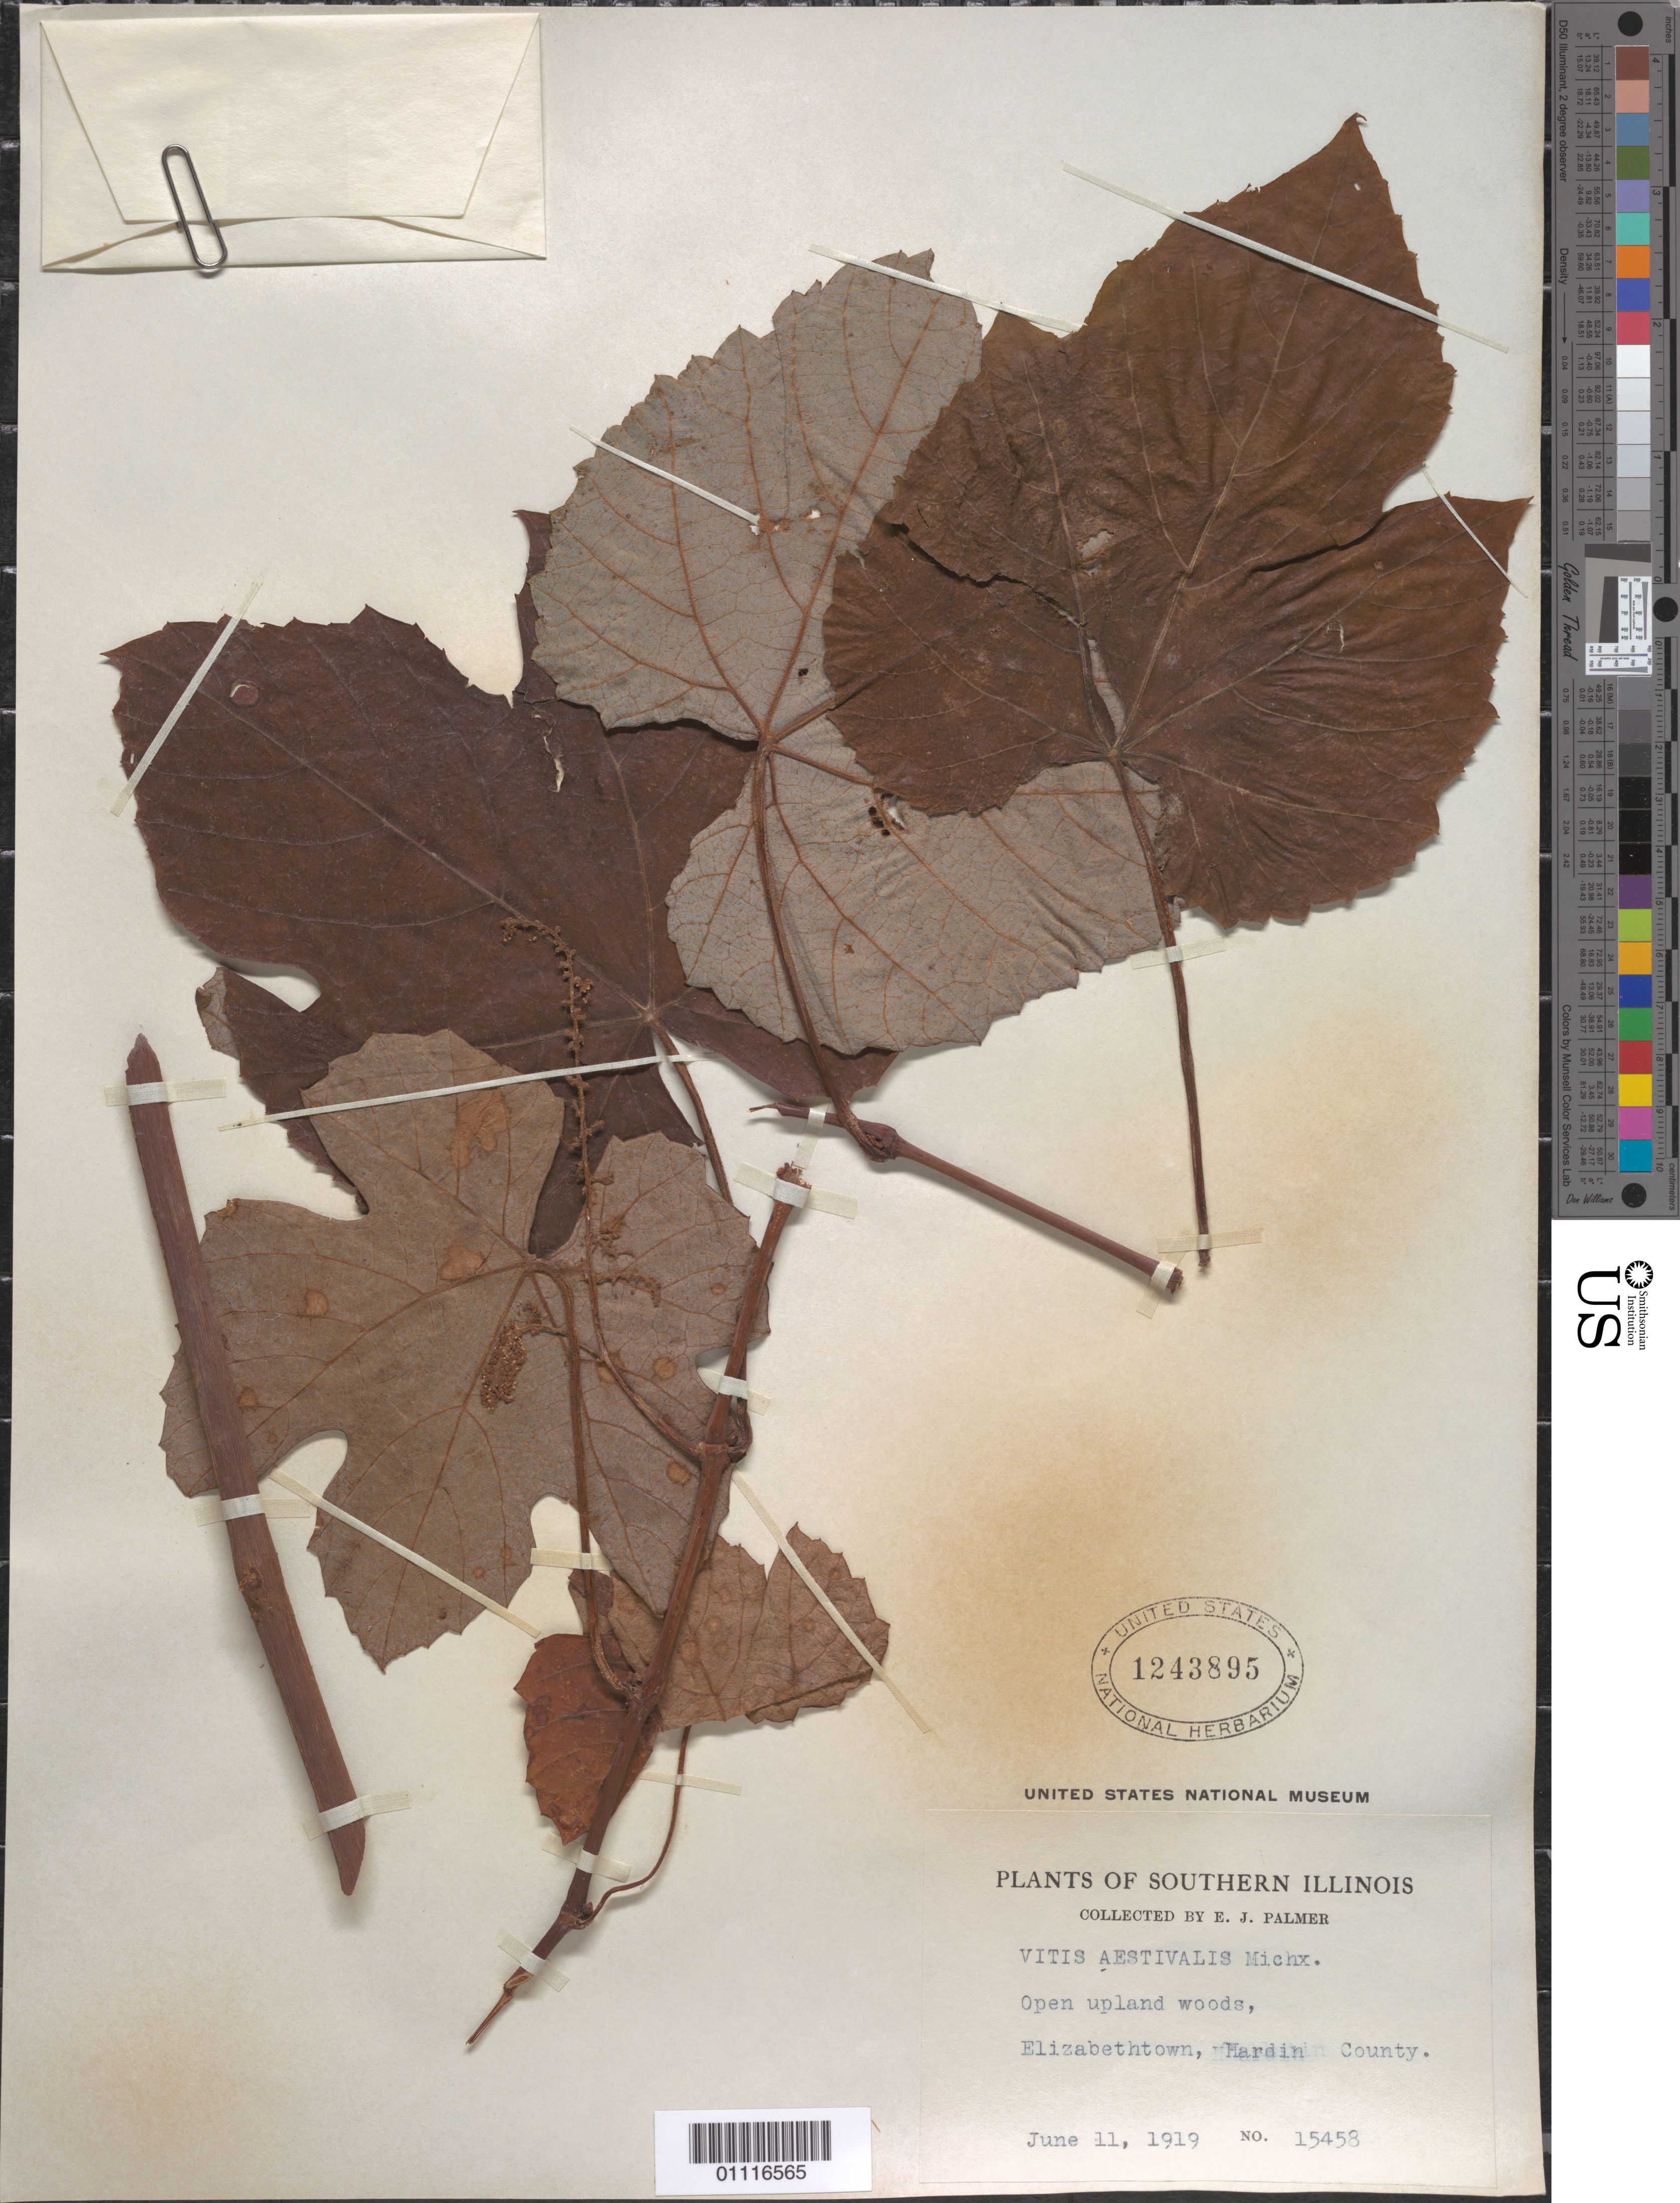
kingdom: Plantae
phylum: Tracheophyta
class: Magnoliopsida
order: Vitales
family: Vitaceae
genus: Vitis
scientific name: Vitis aestivalis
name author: Michx.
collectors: E. J. Palmer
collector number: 15458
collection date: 1919-06-11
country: United States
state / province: Illinois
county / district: Hardin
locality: Elizabethtown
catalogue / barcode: US 1243895